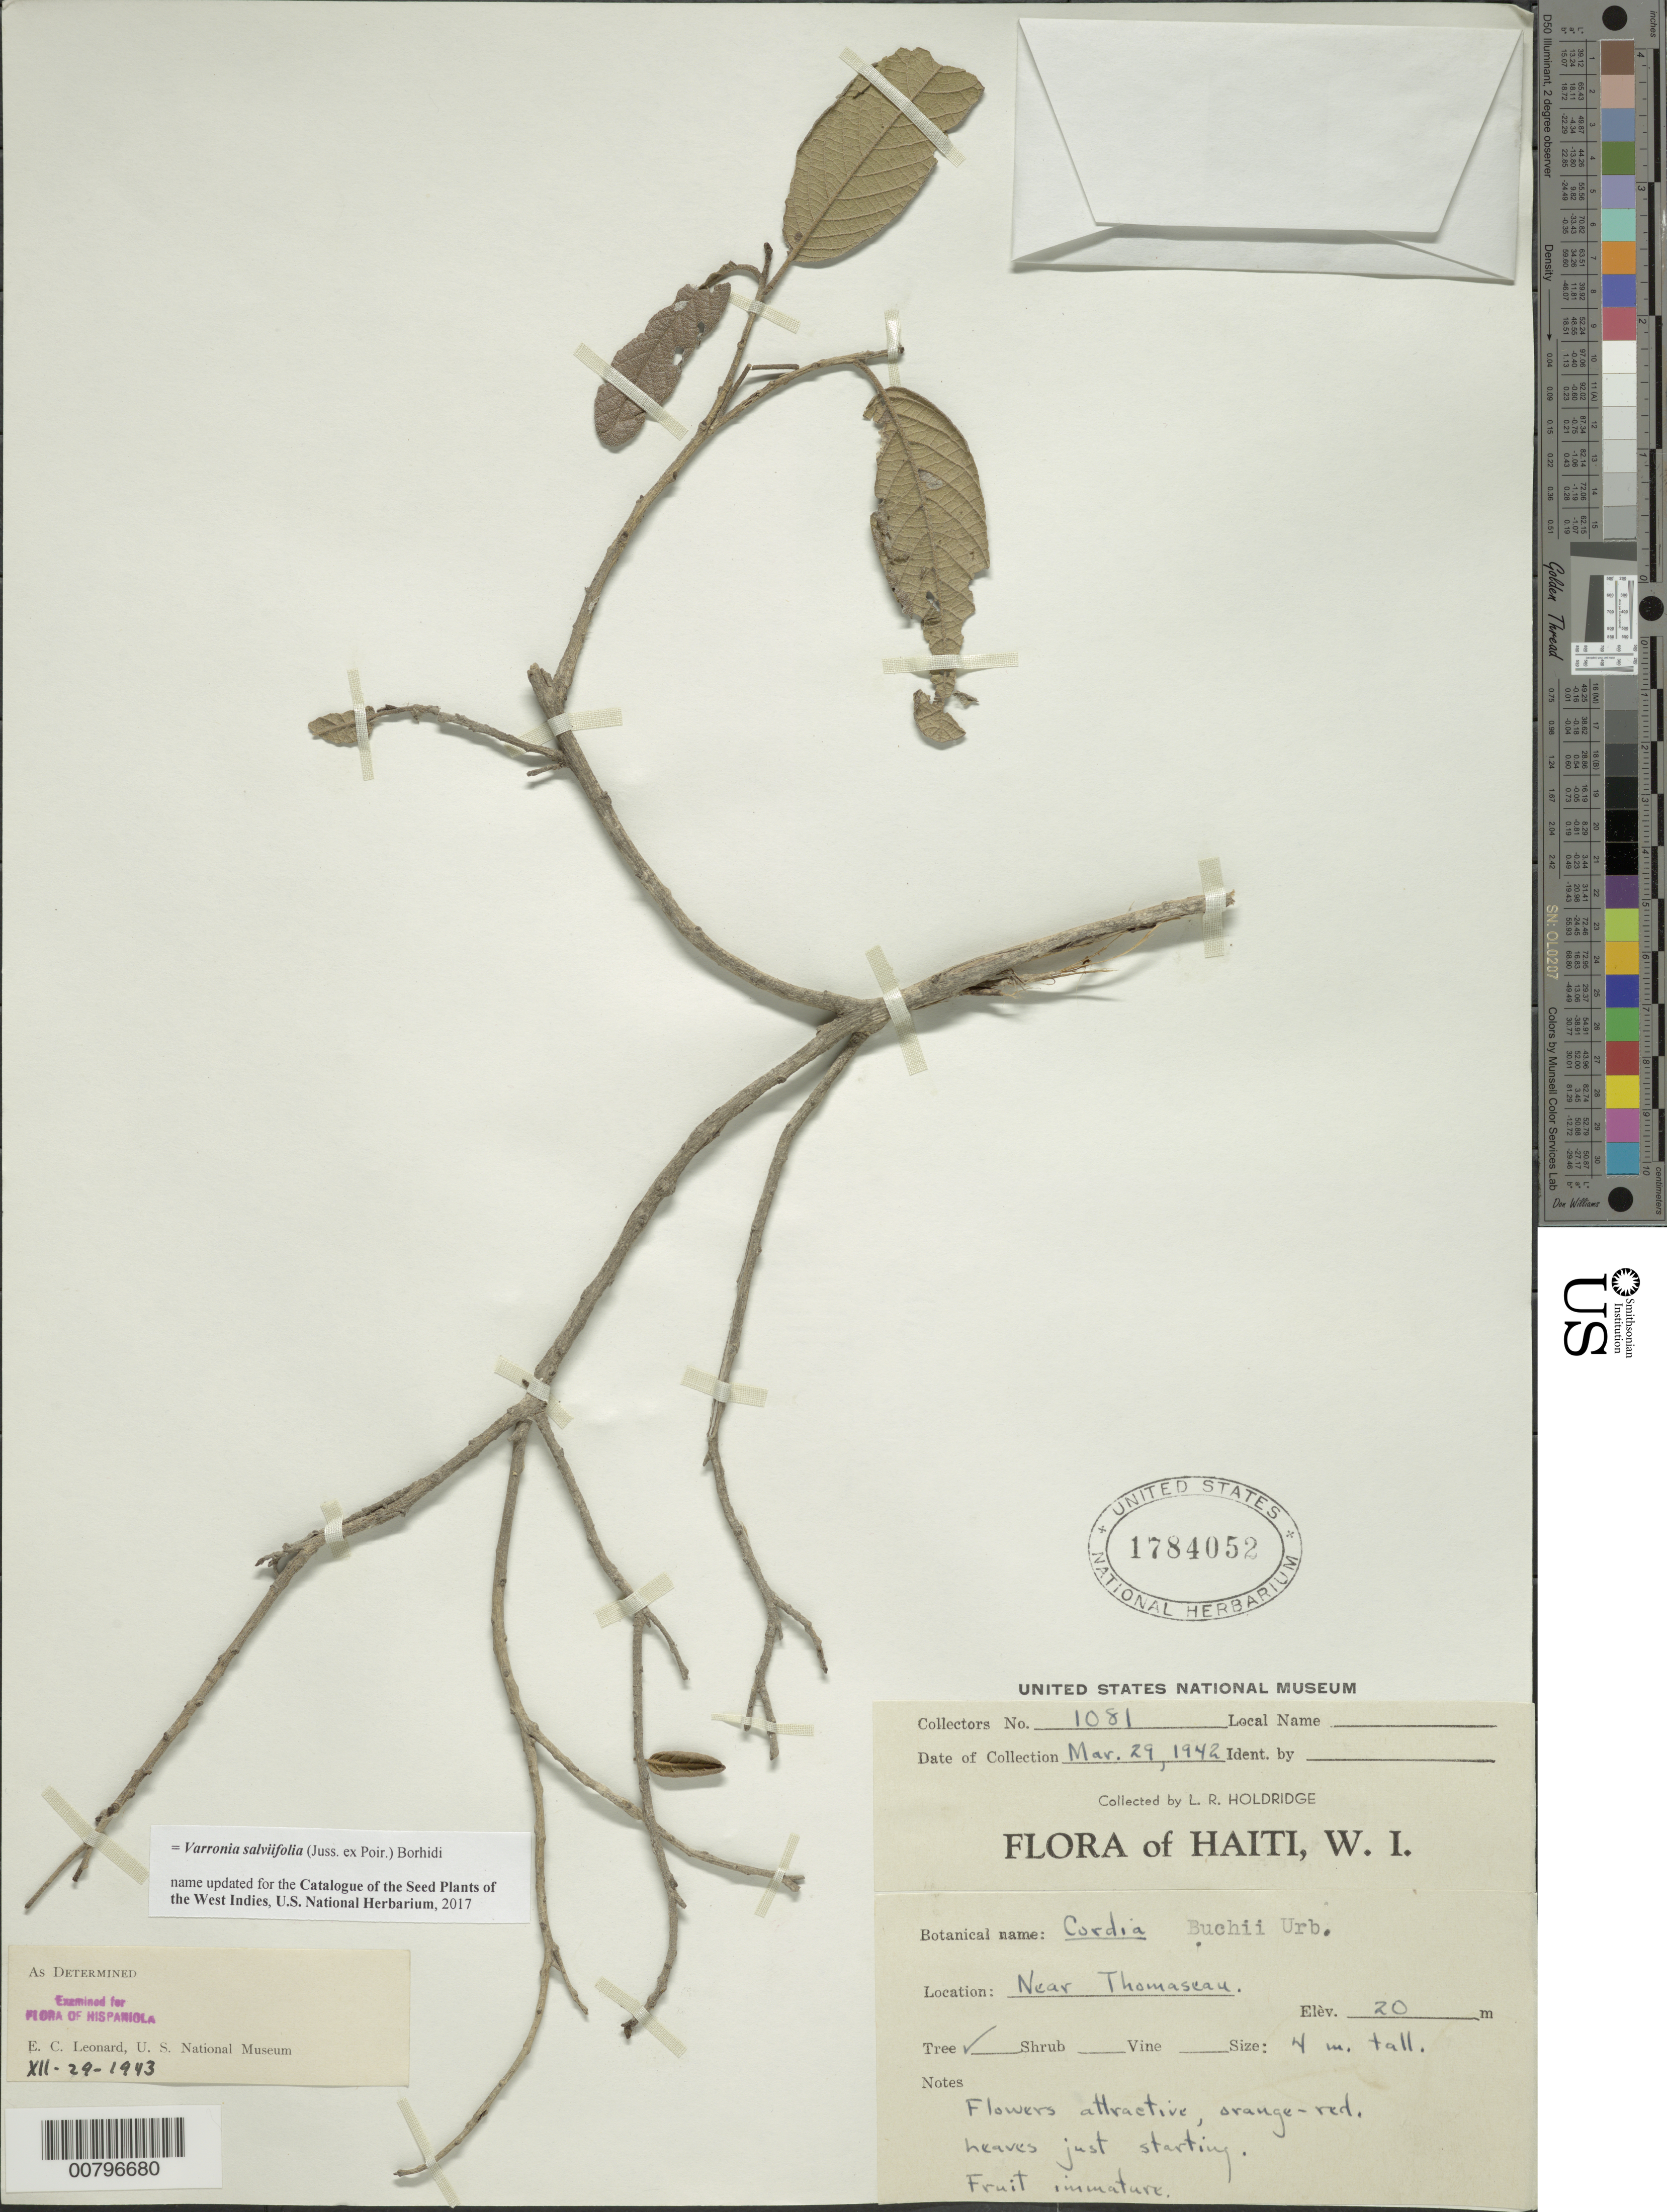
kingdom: Plantae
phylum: Tracheophyta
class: Magnoliopsida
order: Boraginales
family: Cordiaceae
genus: Varronia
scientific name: Varronia salviifolia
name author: (Juss. ex Poir.) Borhidi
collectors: L. Holdridge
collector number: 1081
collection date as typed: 29 Mar 1942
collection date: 1942-03-29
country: Haiti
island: Hispaniola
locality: Near Thomazeau.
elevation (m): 20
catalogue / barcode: US 1784052